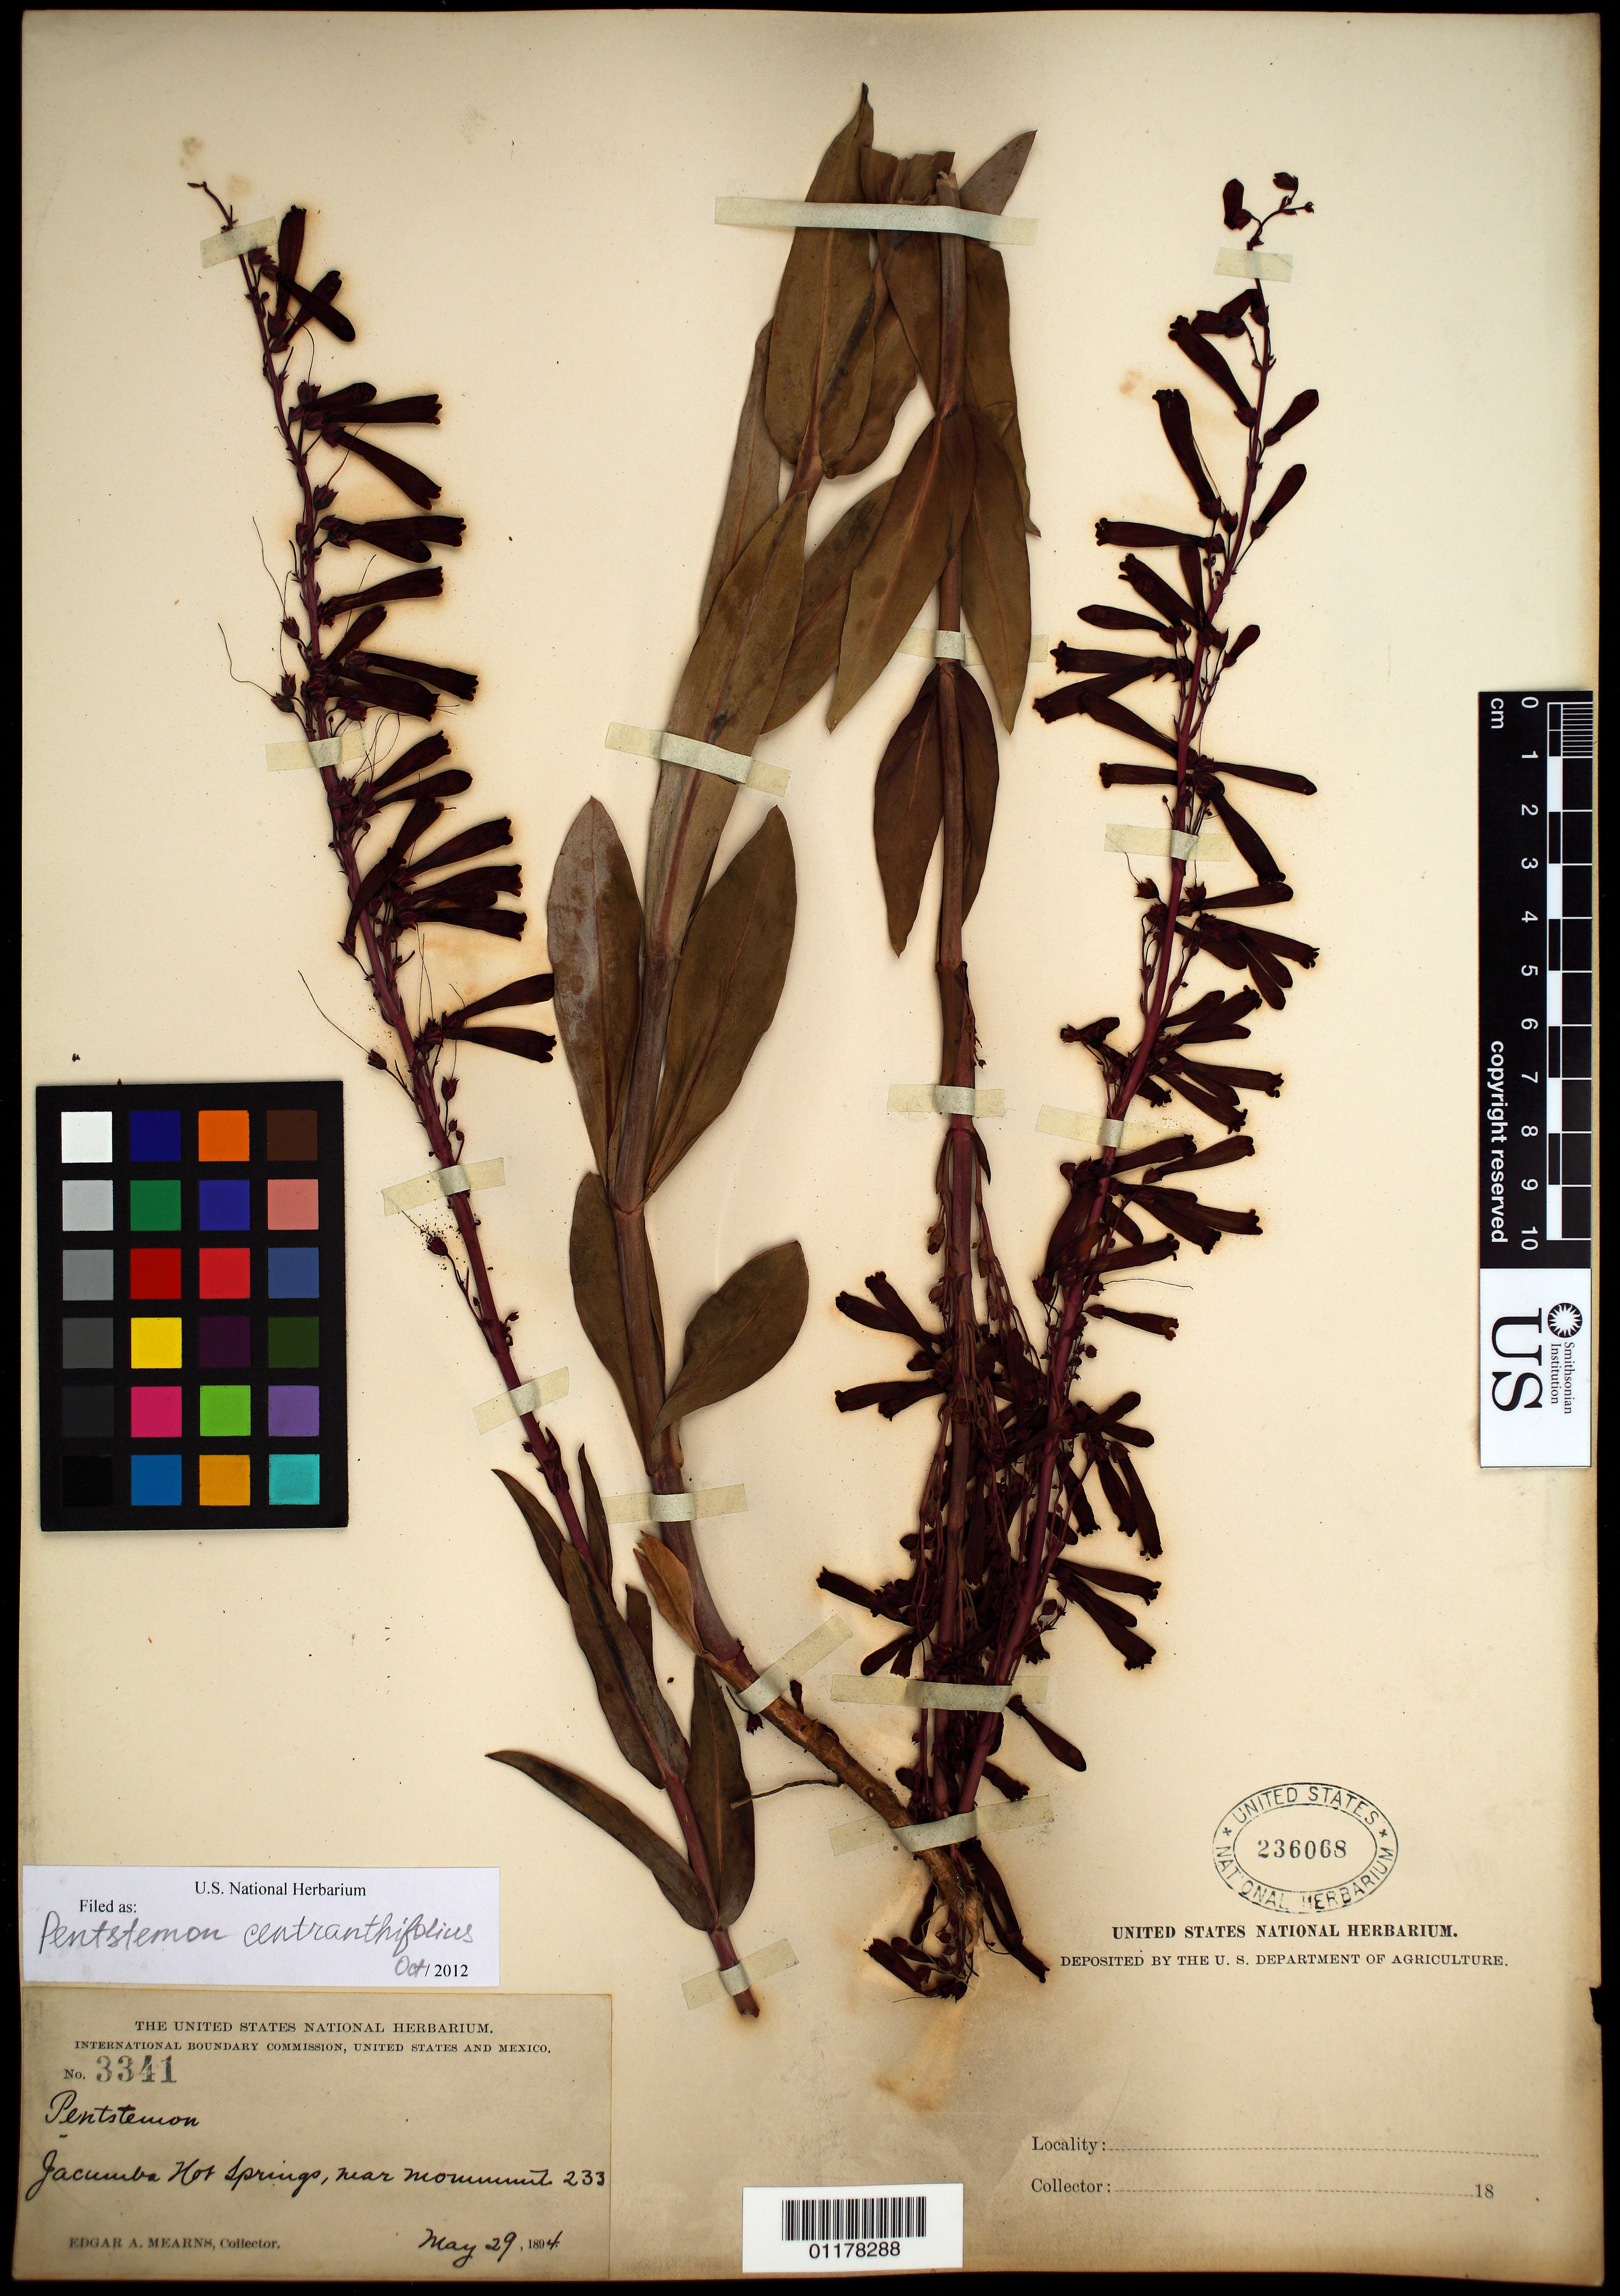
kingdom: Plantae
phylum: Tracheophyta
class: Magnoliopsida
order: Lamiales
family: Plantaginaceae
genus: Penstemon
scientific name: Penstemon centranthifolius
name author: Benth.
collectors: E. A. Mearns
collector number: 3341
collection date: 1894-05-29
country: United States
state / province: California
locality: Jacumba Hot Springs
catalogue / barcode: US 236068